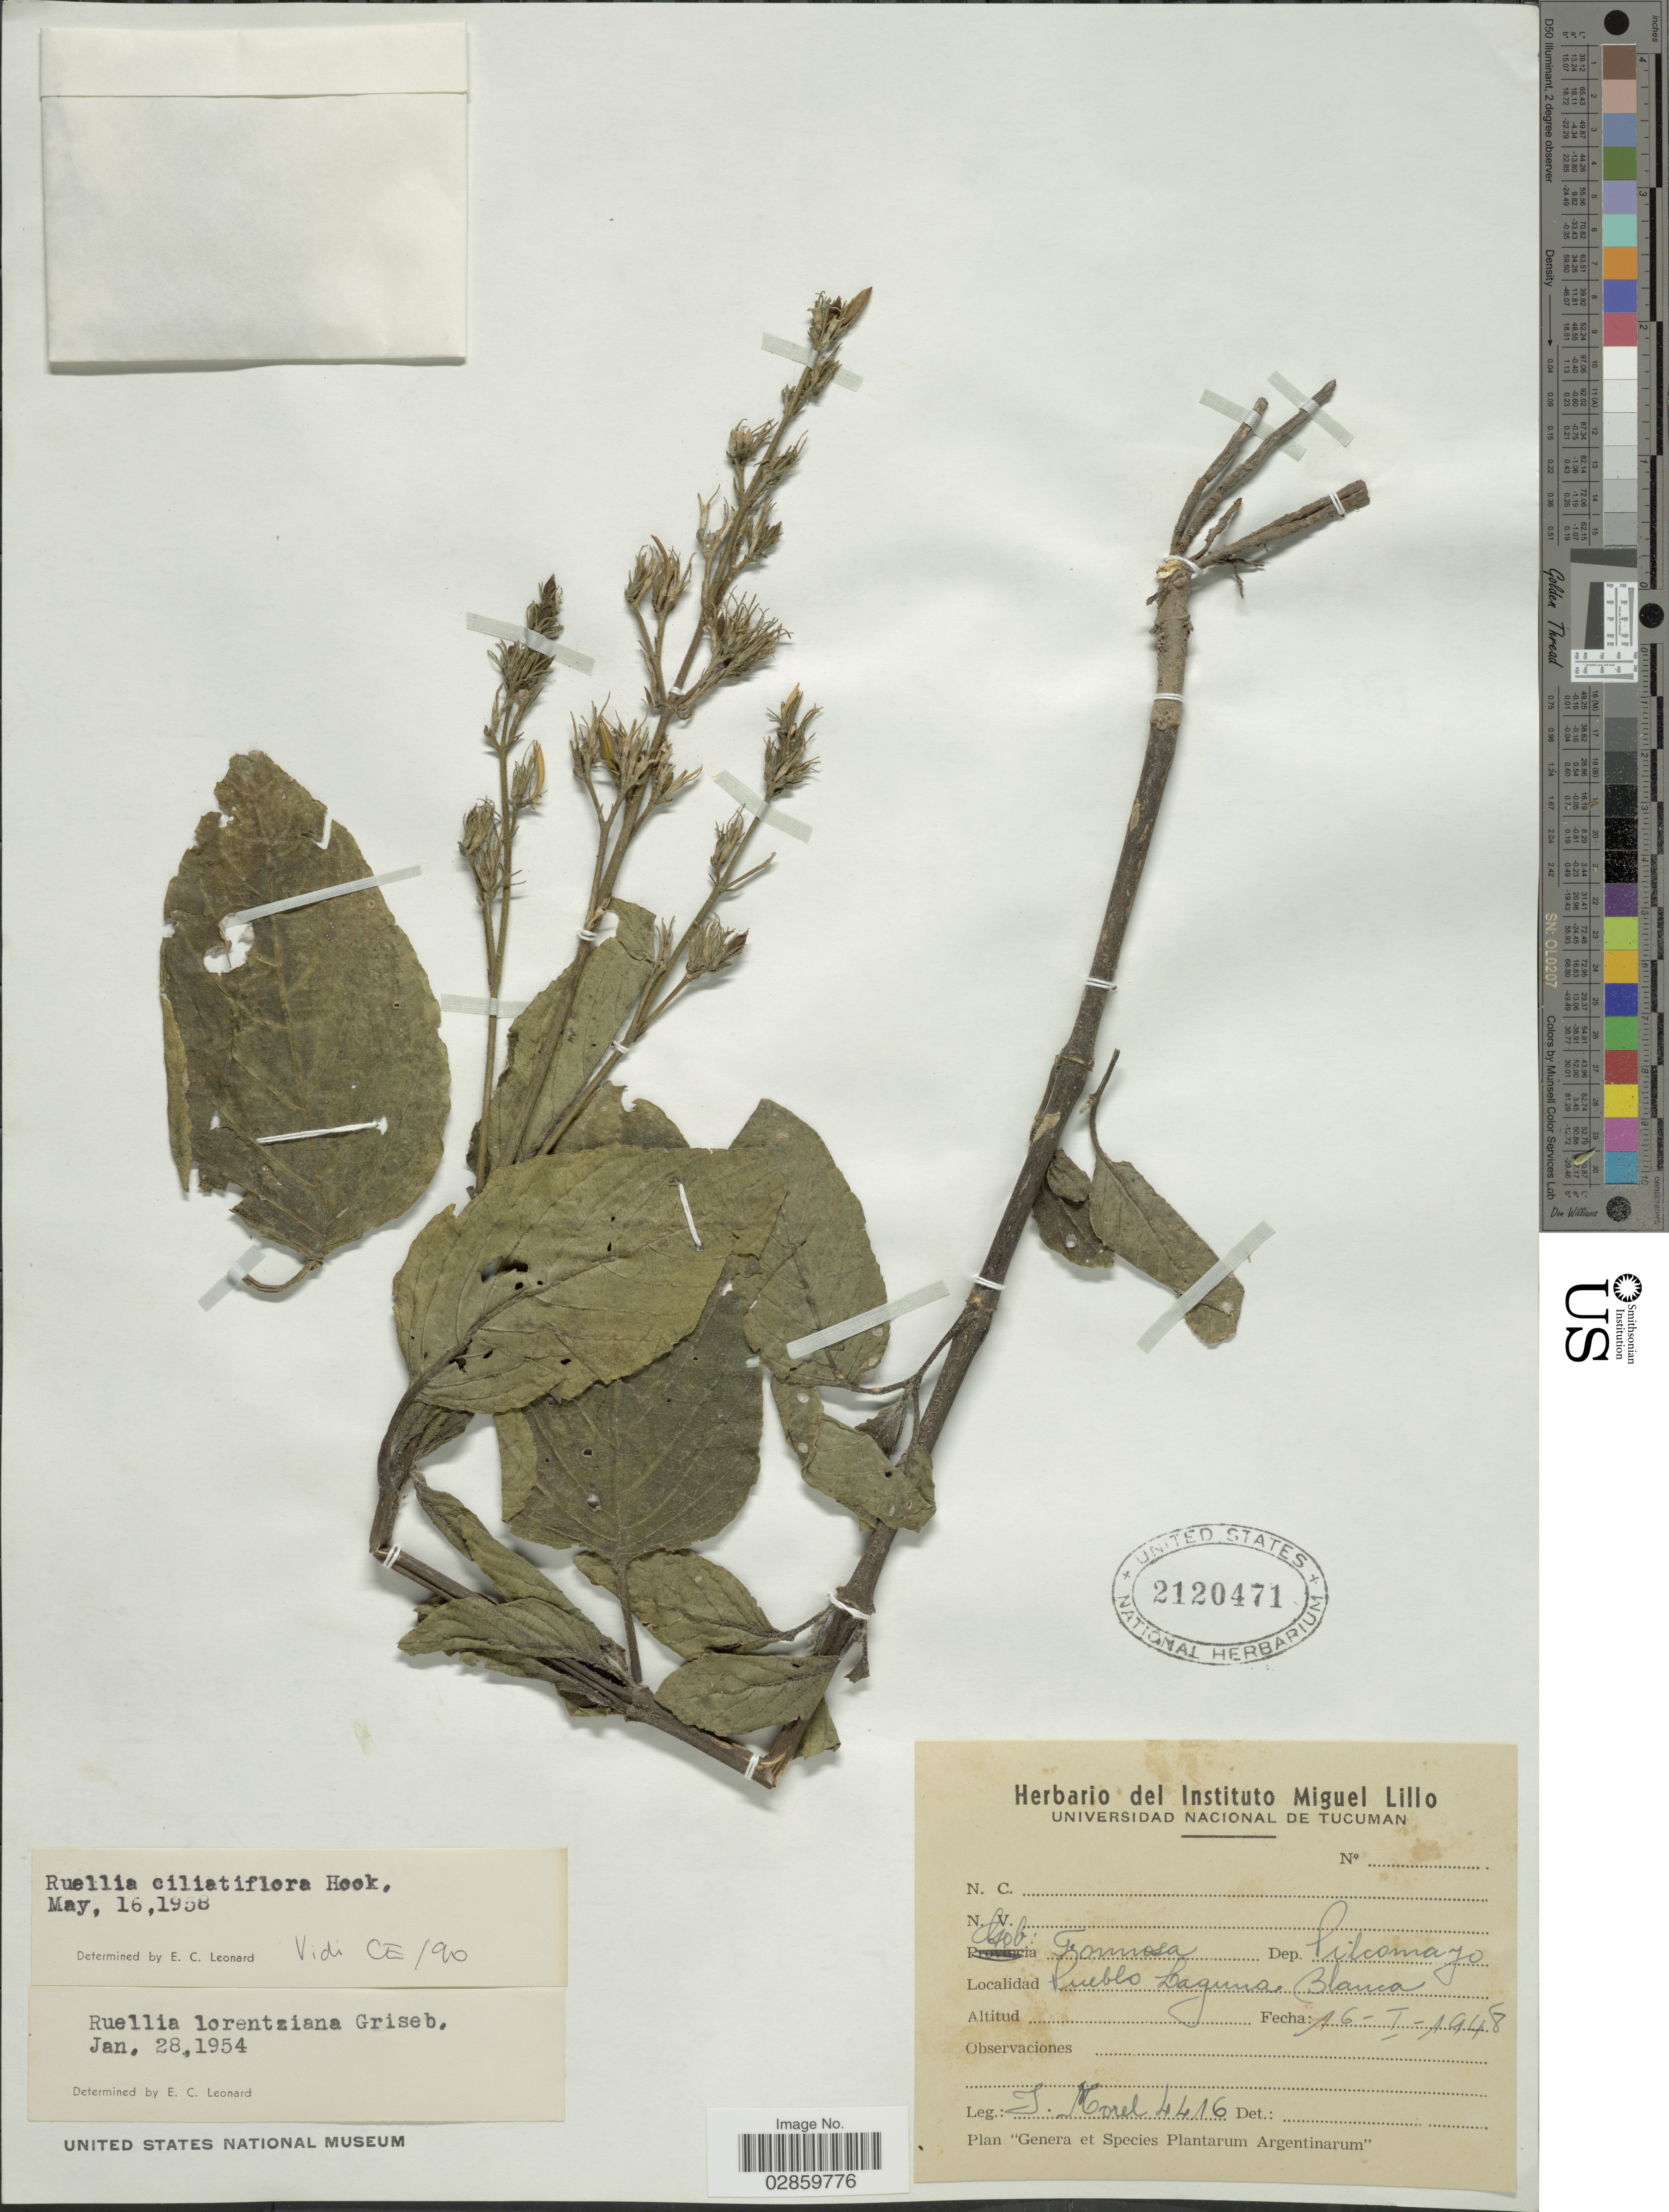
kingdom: Plantae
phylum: Tracheophyta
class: Magnoliopsida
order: Lamiales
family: Acanthaceae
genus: Ruellia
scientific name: Ruellia ciliatiflora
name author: Hook.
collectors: I. Morel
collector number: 4416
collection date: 1948-01-16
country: Argentina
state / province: Formosa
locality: Gob.: Formosa. Dep. Pilcomayo. Pueblo Laguna Blanca.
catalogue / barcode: US 2120471